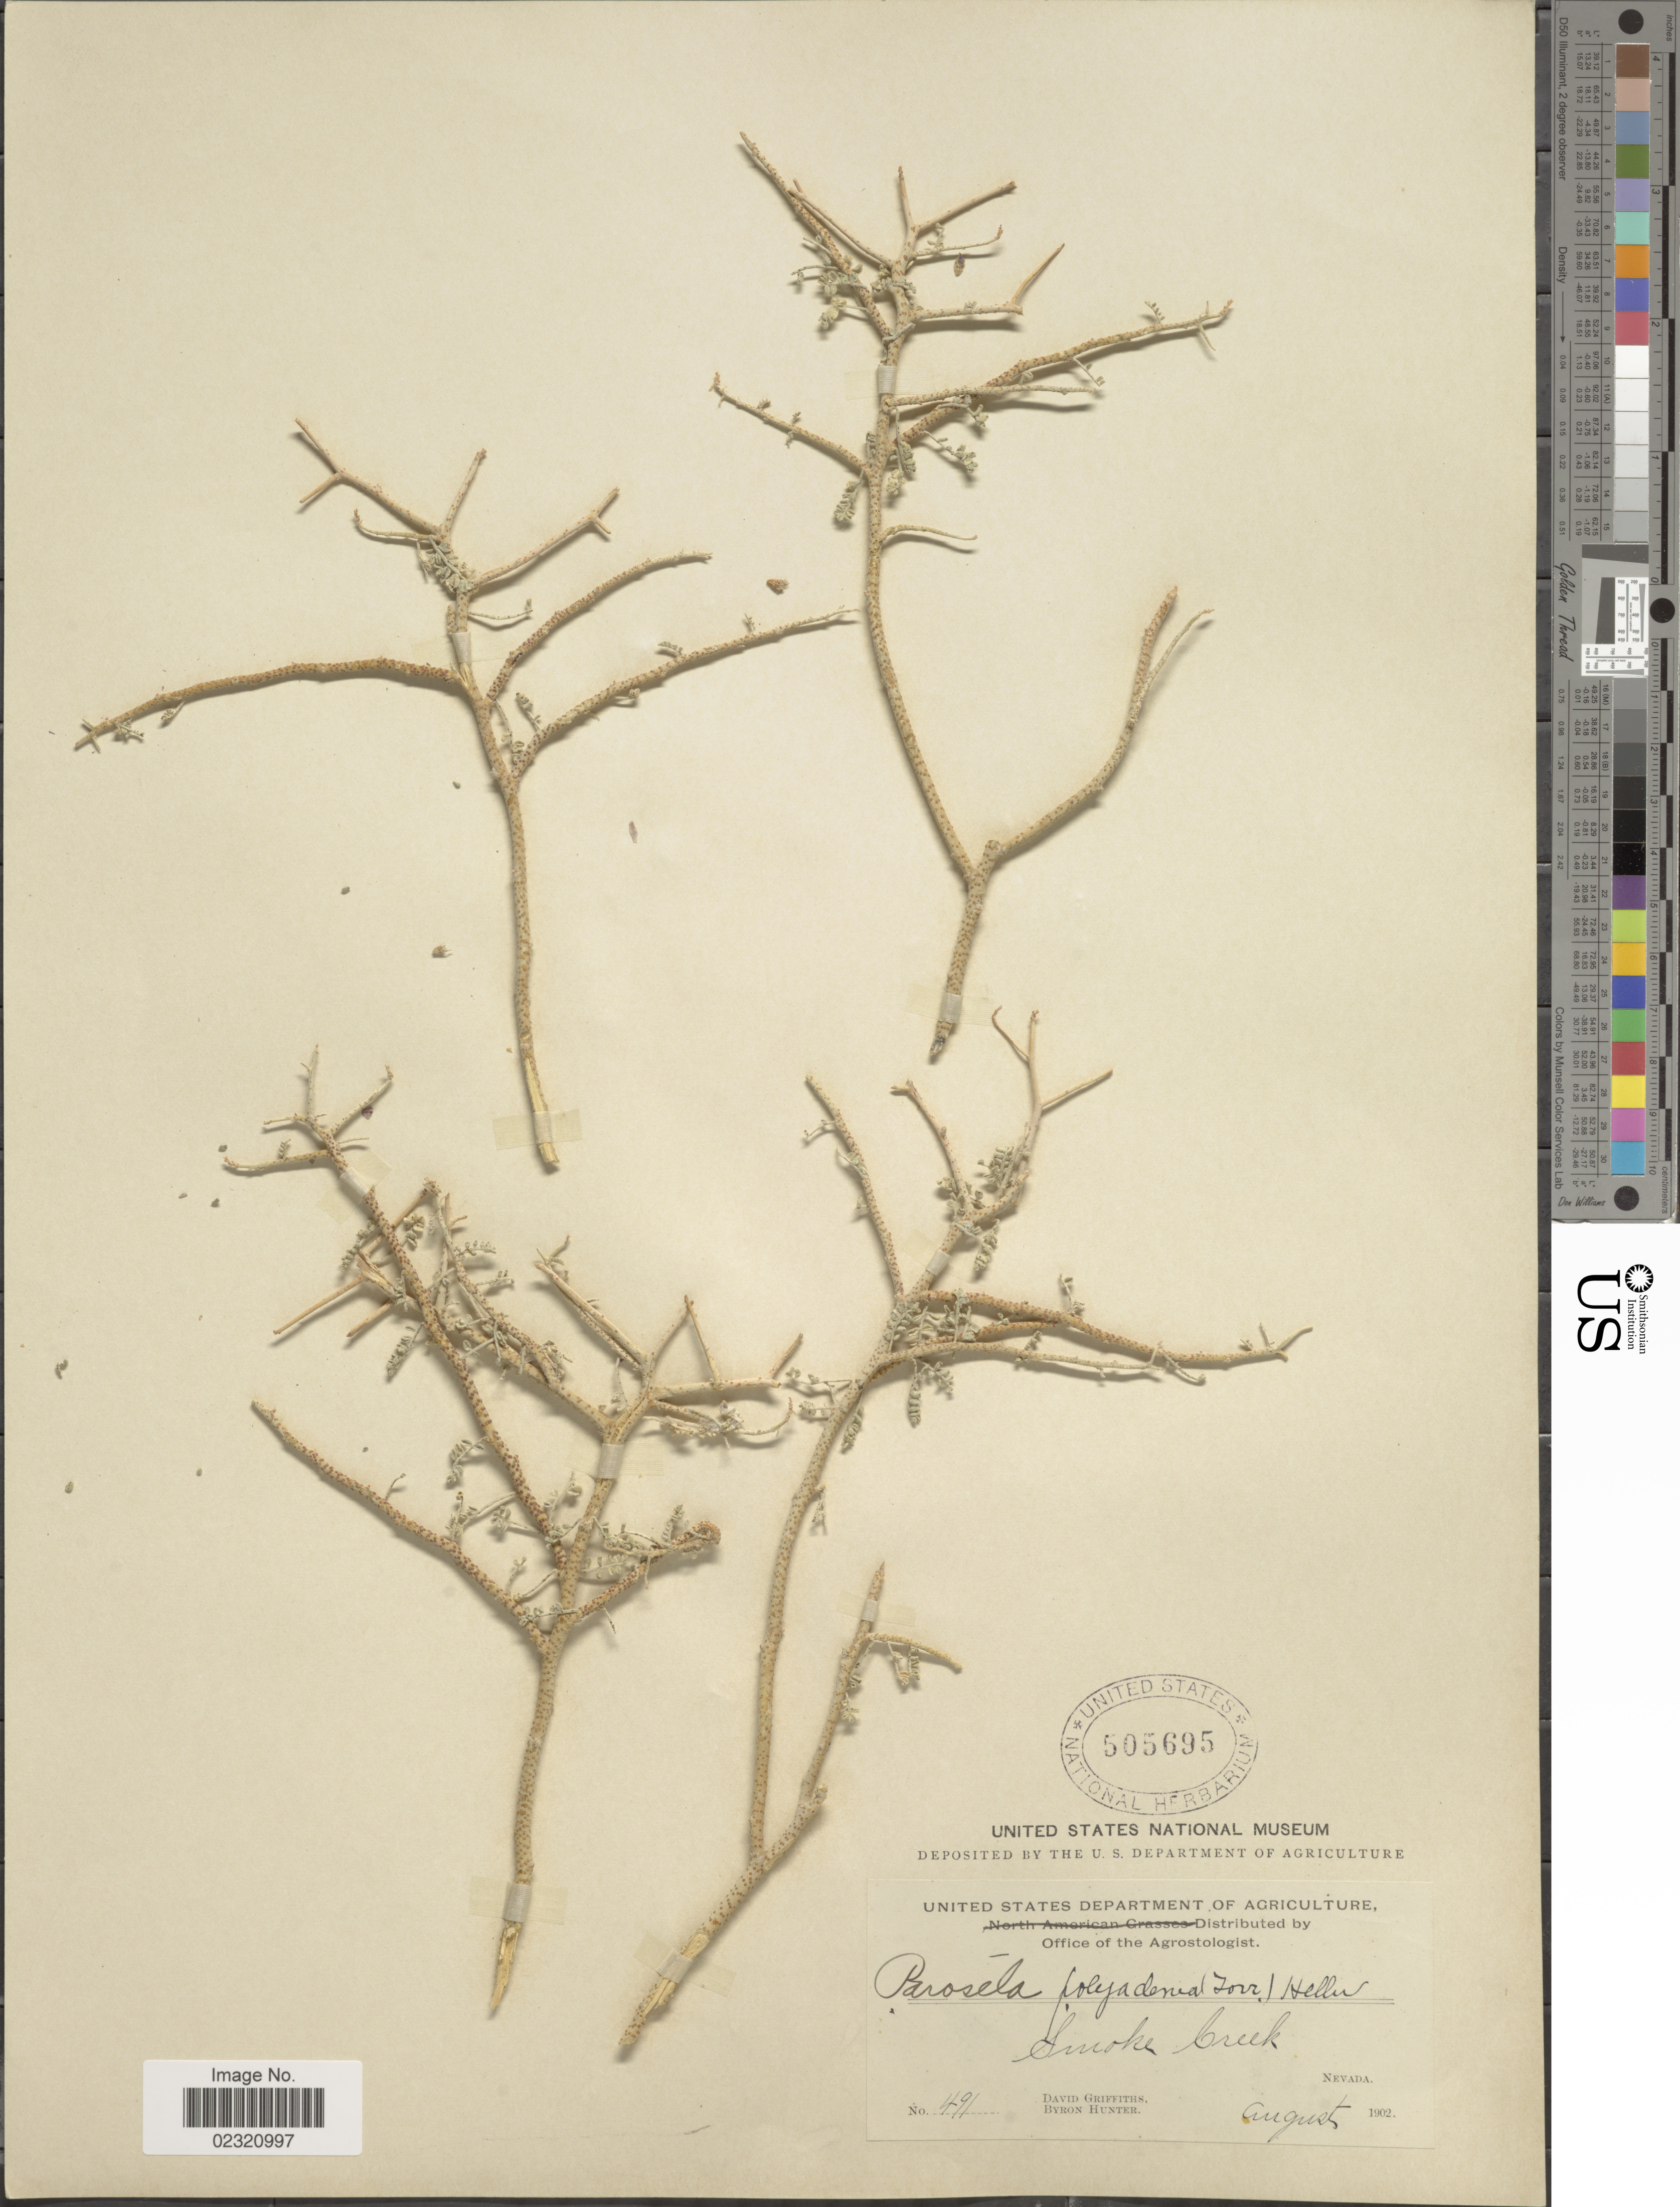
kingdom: Plantae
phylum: Tracheophyta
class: Magnoliopsida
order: Fabales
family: Fabaceae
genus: Psorothamnus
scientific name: Psorothamnus polydenius var. polydenius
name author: (Torr.) Rydb.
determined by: Strong, M. T., (US), Smithsonian Institution - National Museum of Natural History (UNITED STATES)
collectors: D. Griffiths & B. Hunter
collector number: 491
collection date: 1902-08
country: United States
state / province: Nevada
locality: Smoke Creek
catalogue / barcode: US 505695